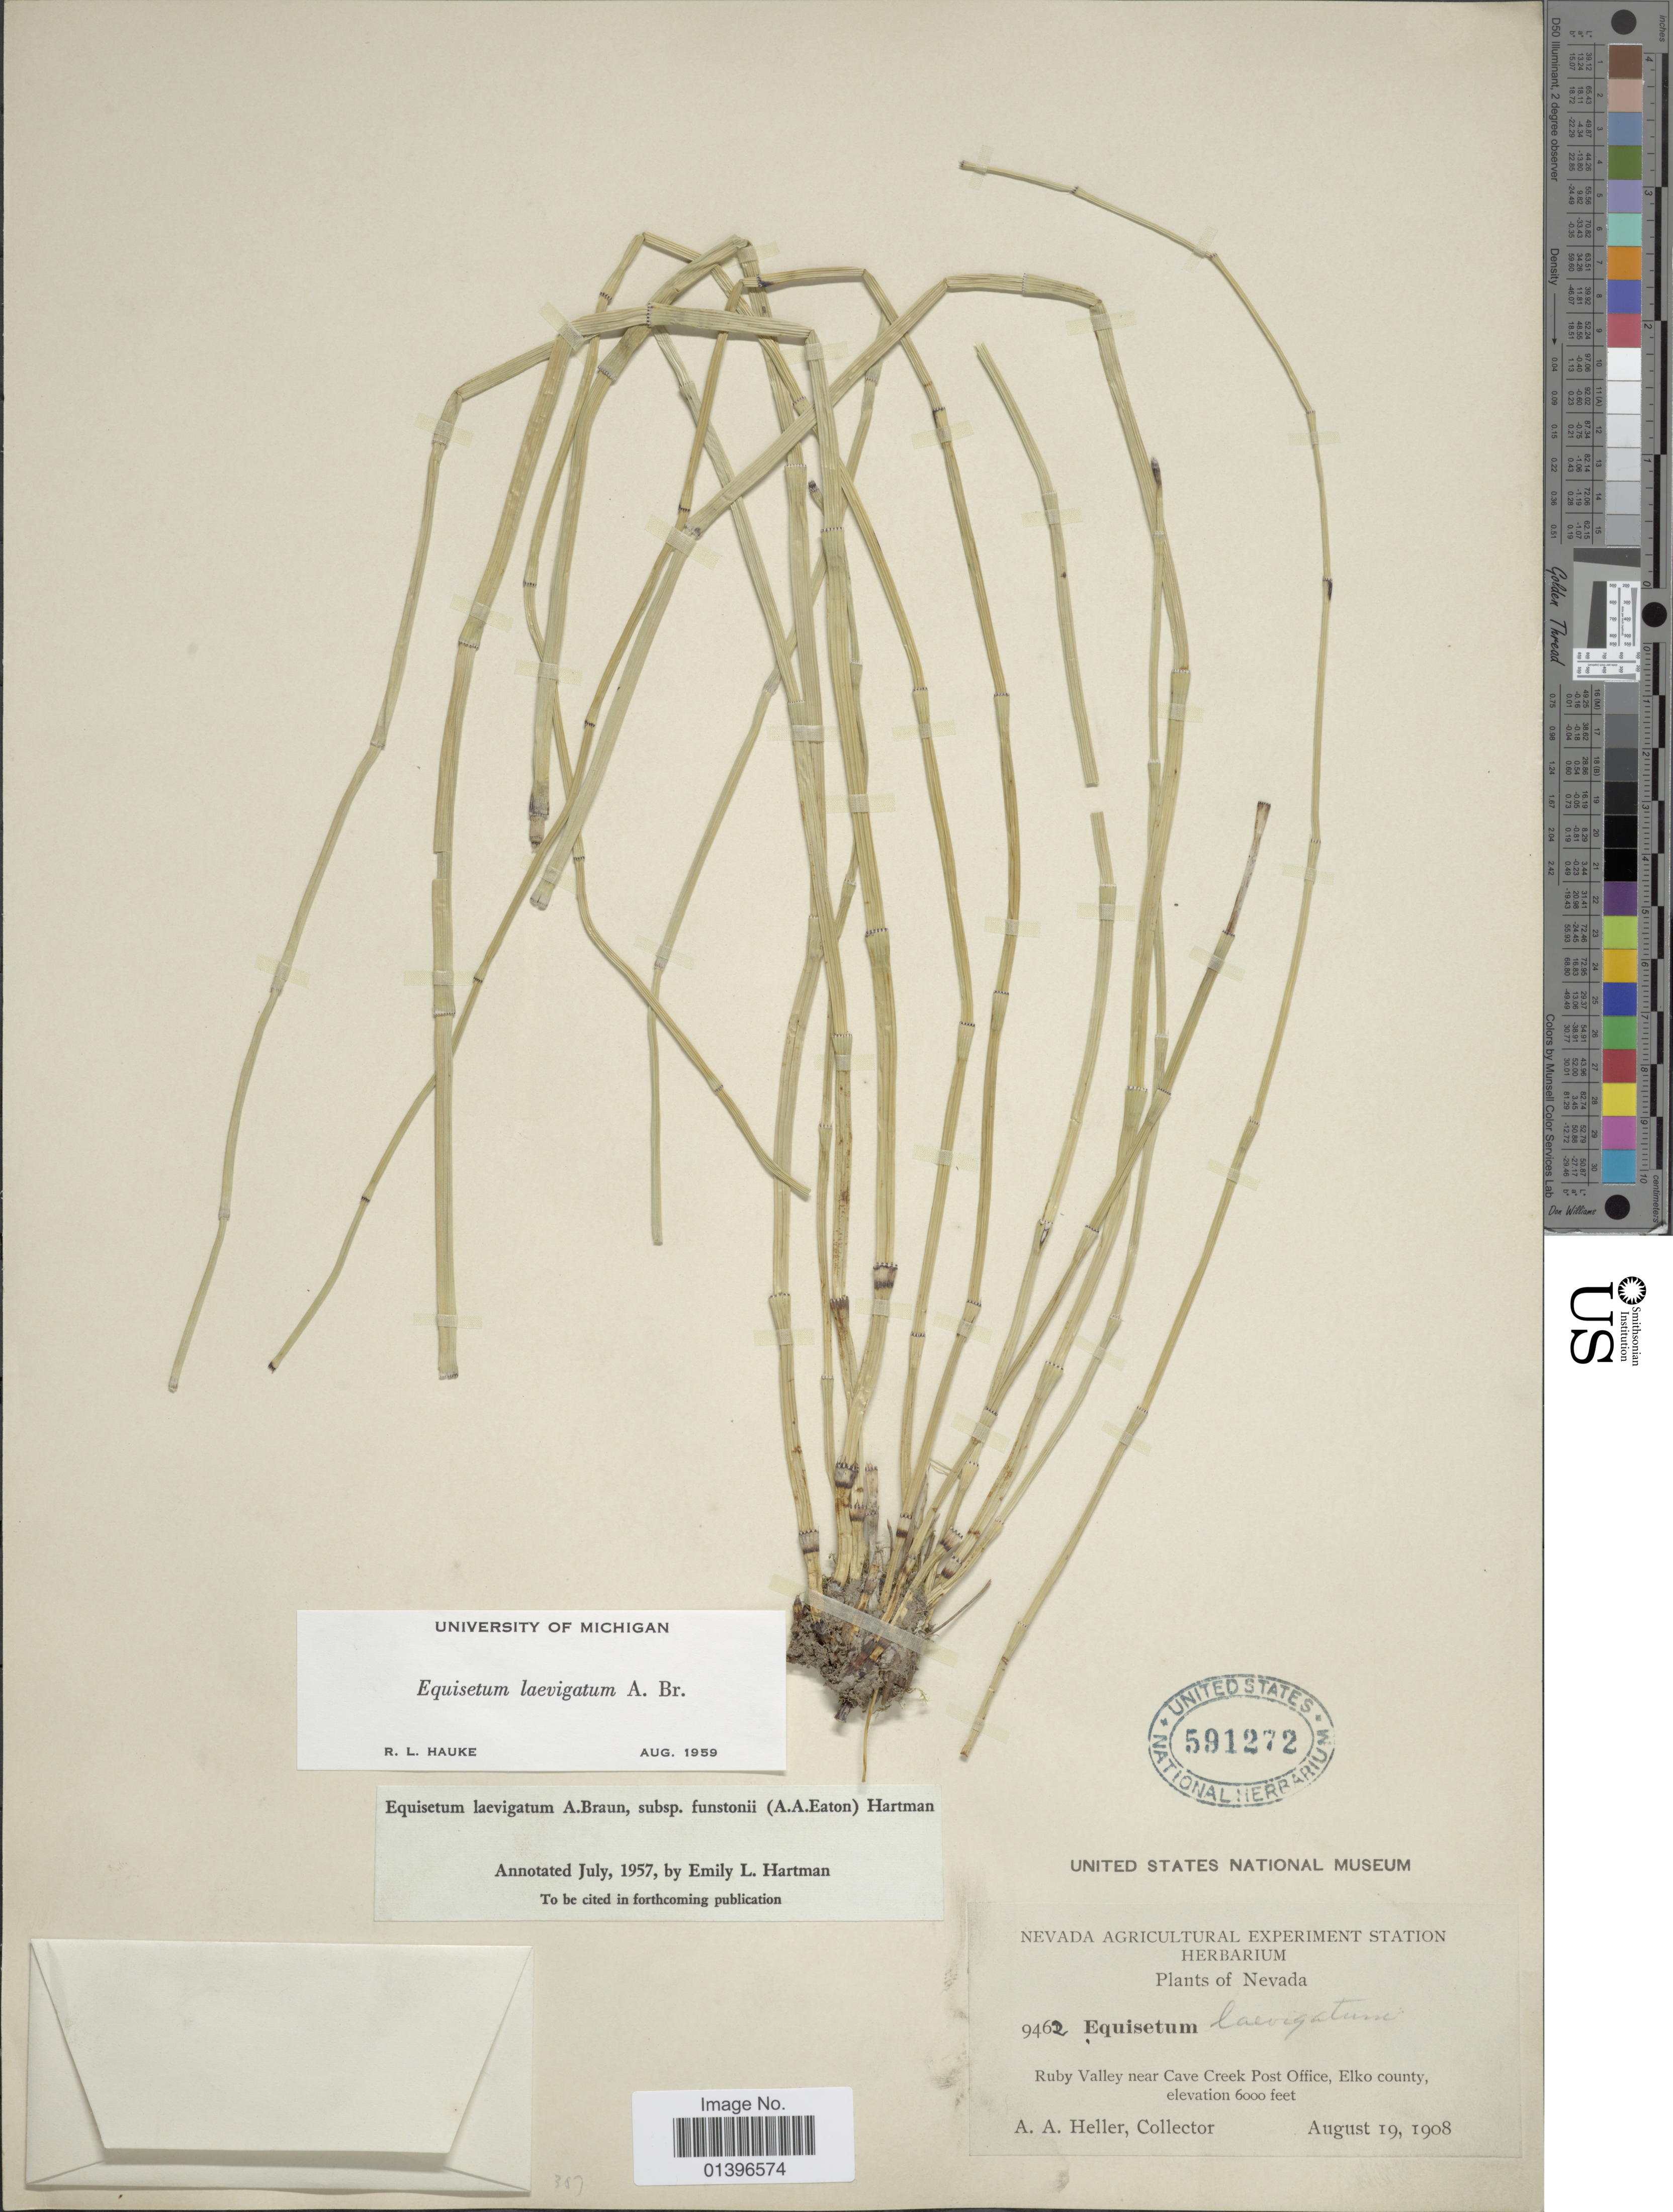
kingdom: Plantae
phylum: Tracheophyta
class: Polypodiopsida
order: Equisetales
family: Equisetaceae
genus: Equisetum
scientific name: Equisetum laevigatum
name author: A. Braun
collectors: A. A. Heller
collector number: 9462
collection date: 1908-08-19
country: United States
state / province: Nevada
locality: Ruby Valley near Cave Creek Post Office, Elko county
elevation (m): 1829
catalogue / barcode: US 591272